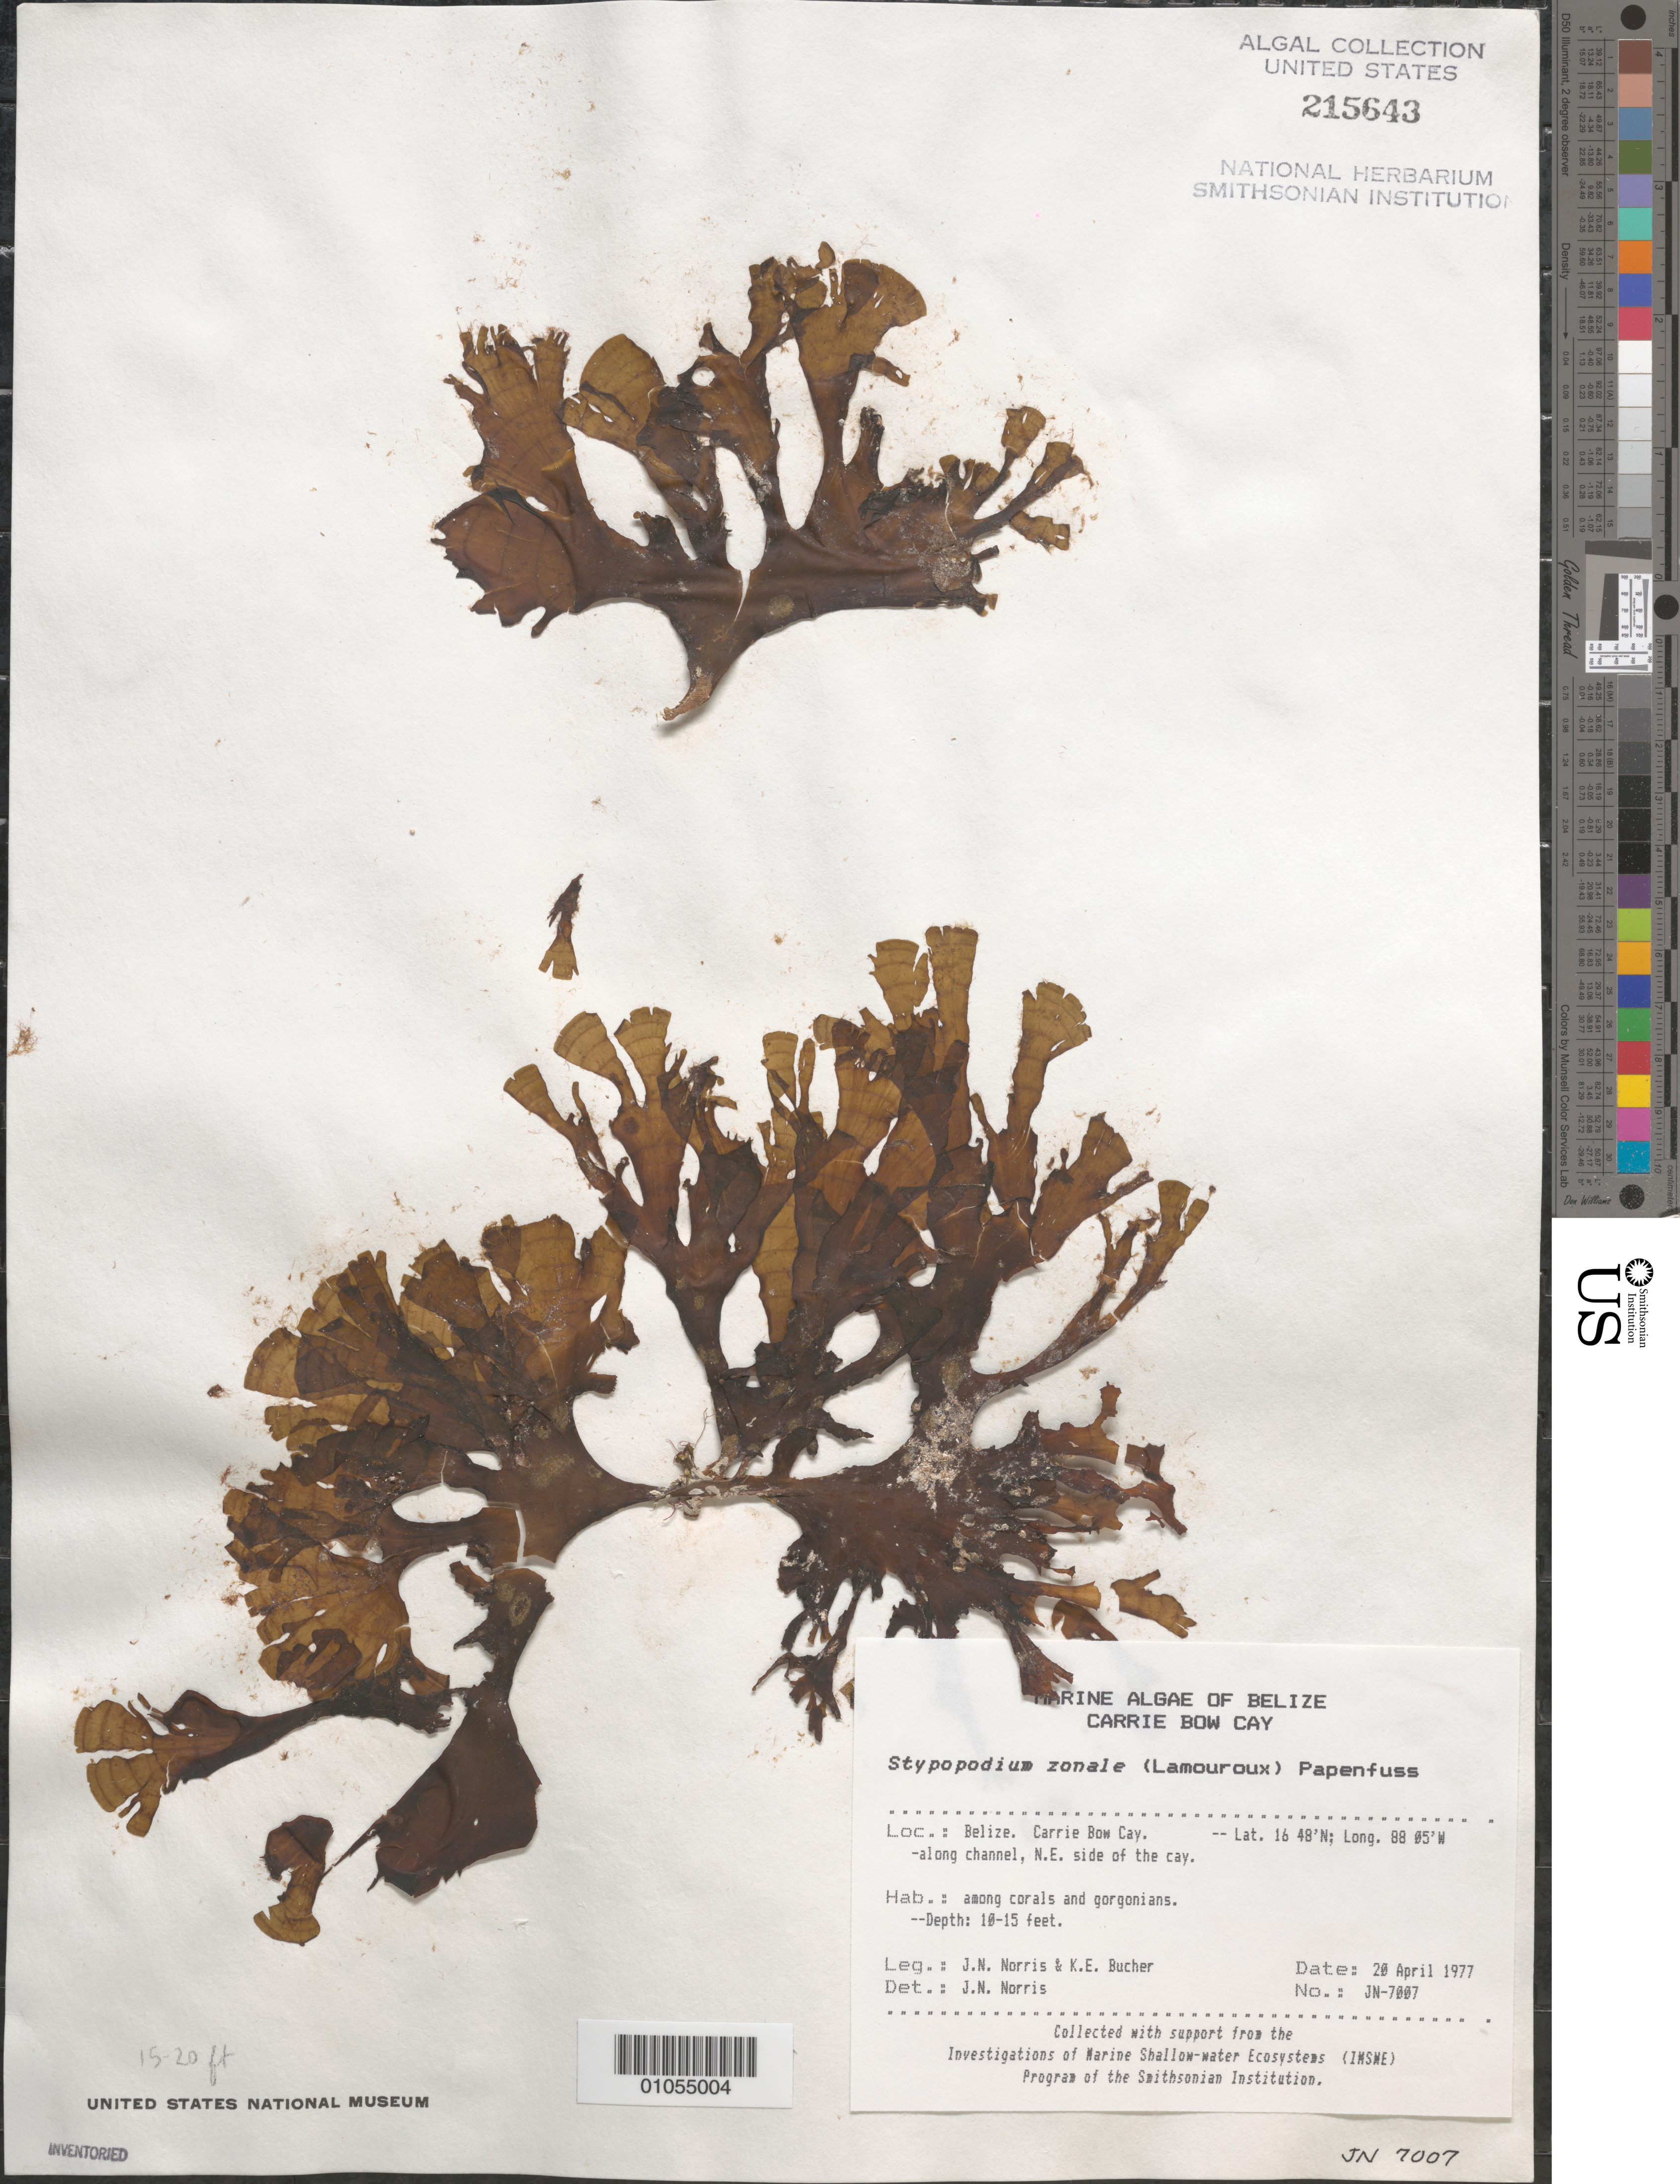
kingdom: Chromista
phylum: Ochrophyta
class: Phaeophyceae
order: Dictyotales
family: Dictyotaceae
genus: Stypopodium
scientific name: Stypopodium zonale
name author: (J.V.Lamouroux) Papenf.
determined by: Norris, James N.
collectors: J. N. Norris & K. E. Bucher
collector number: JN-7007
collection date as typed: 20 Apr 1977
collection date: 1977-04-20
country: Belize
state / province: Stann Creek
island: Carrie Bow Cay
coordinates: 16 48'N, 88 05'W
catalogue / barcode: US 215643